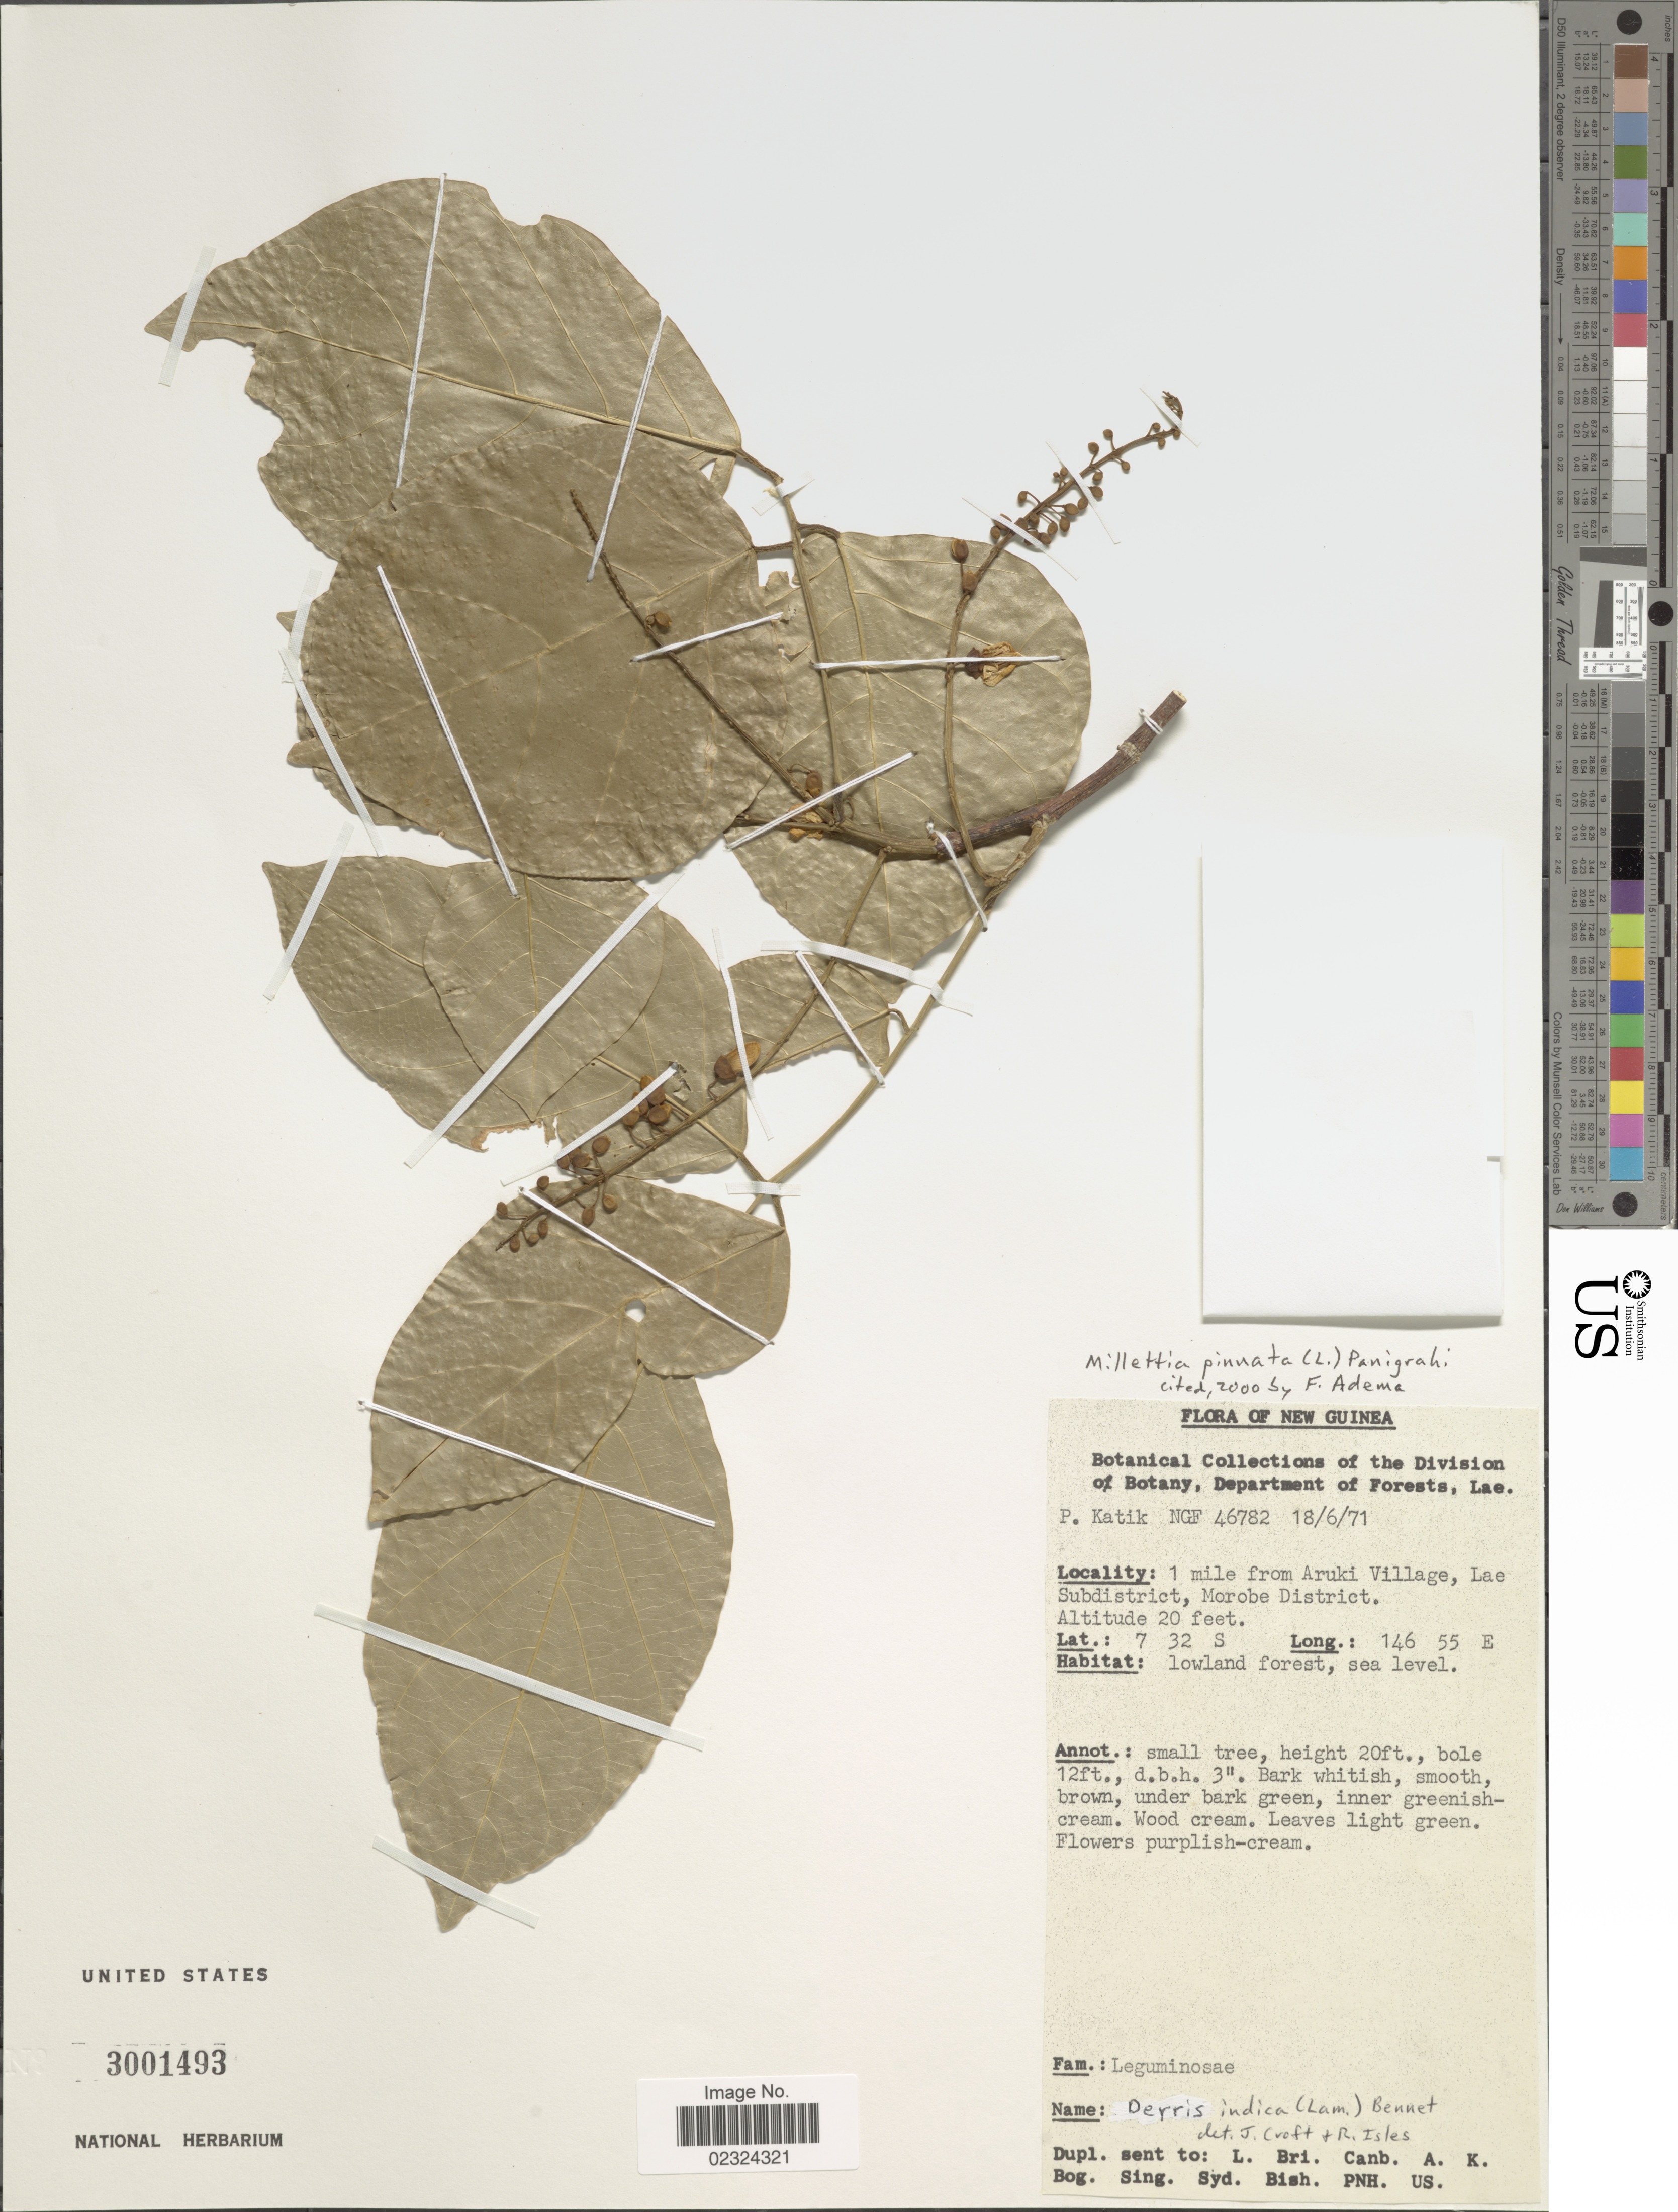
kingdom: Plantae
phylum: Tracheophyta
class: Magnoliopsida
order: Fabales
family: Fabaceae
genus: Millettia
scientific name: Millettia pinnata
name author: (L.) Panigrahi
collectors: P. Katik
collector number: NGF46782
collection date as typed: Transcribed d/m/y: 18/6/71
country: Papua New Guinea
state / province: Morobe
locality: New Guinea. 1 mile from Aruki Village, Lae Subdistrict.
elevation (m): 6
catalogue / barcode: US 3001493